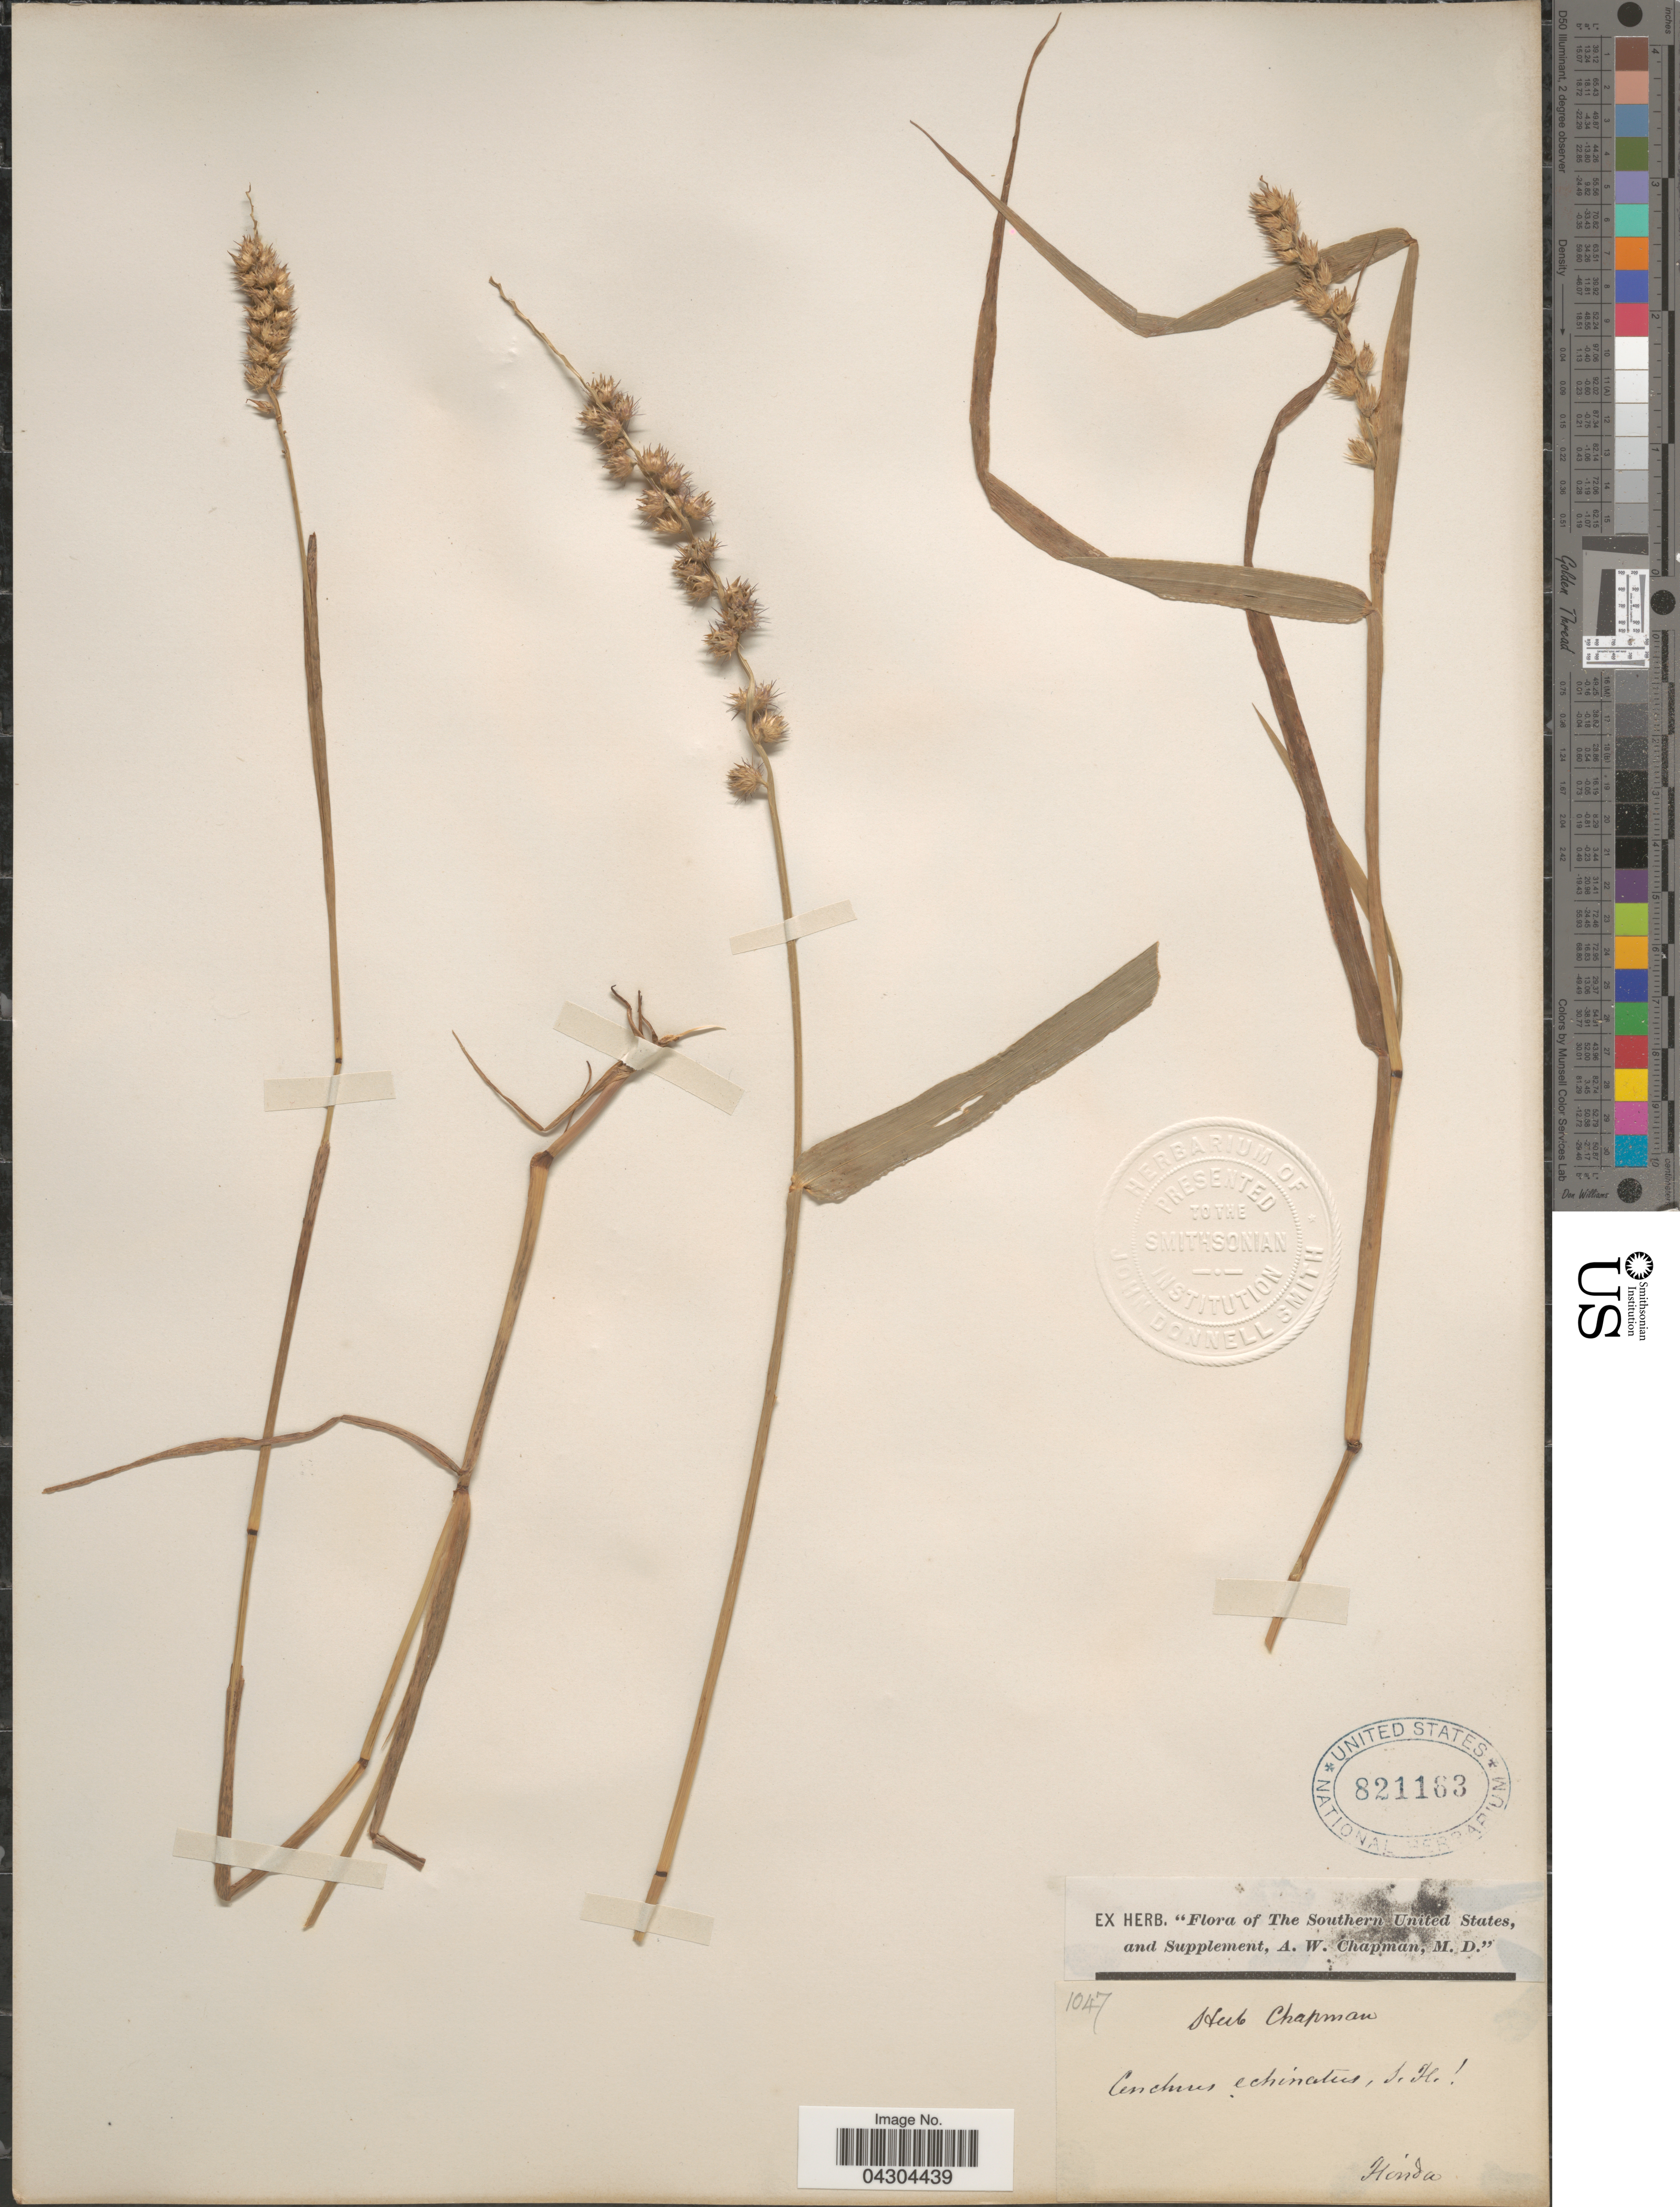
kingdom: Plantae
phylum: Tracheophyta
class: Liliopsida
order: Poales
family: Poaceae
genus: Cenchrus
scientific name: Cenchrus echinatus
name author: L.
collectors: ex herb. Chapman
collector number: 1047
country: United States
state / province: Florida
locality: The Southern United States.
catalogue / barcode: US 821163